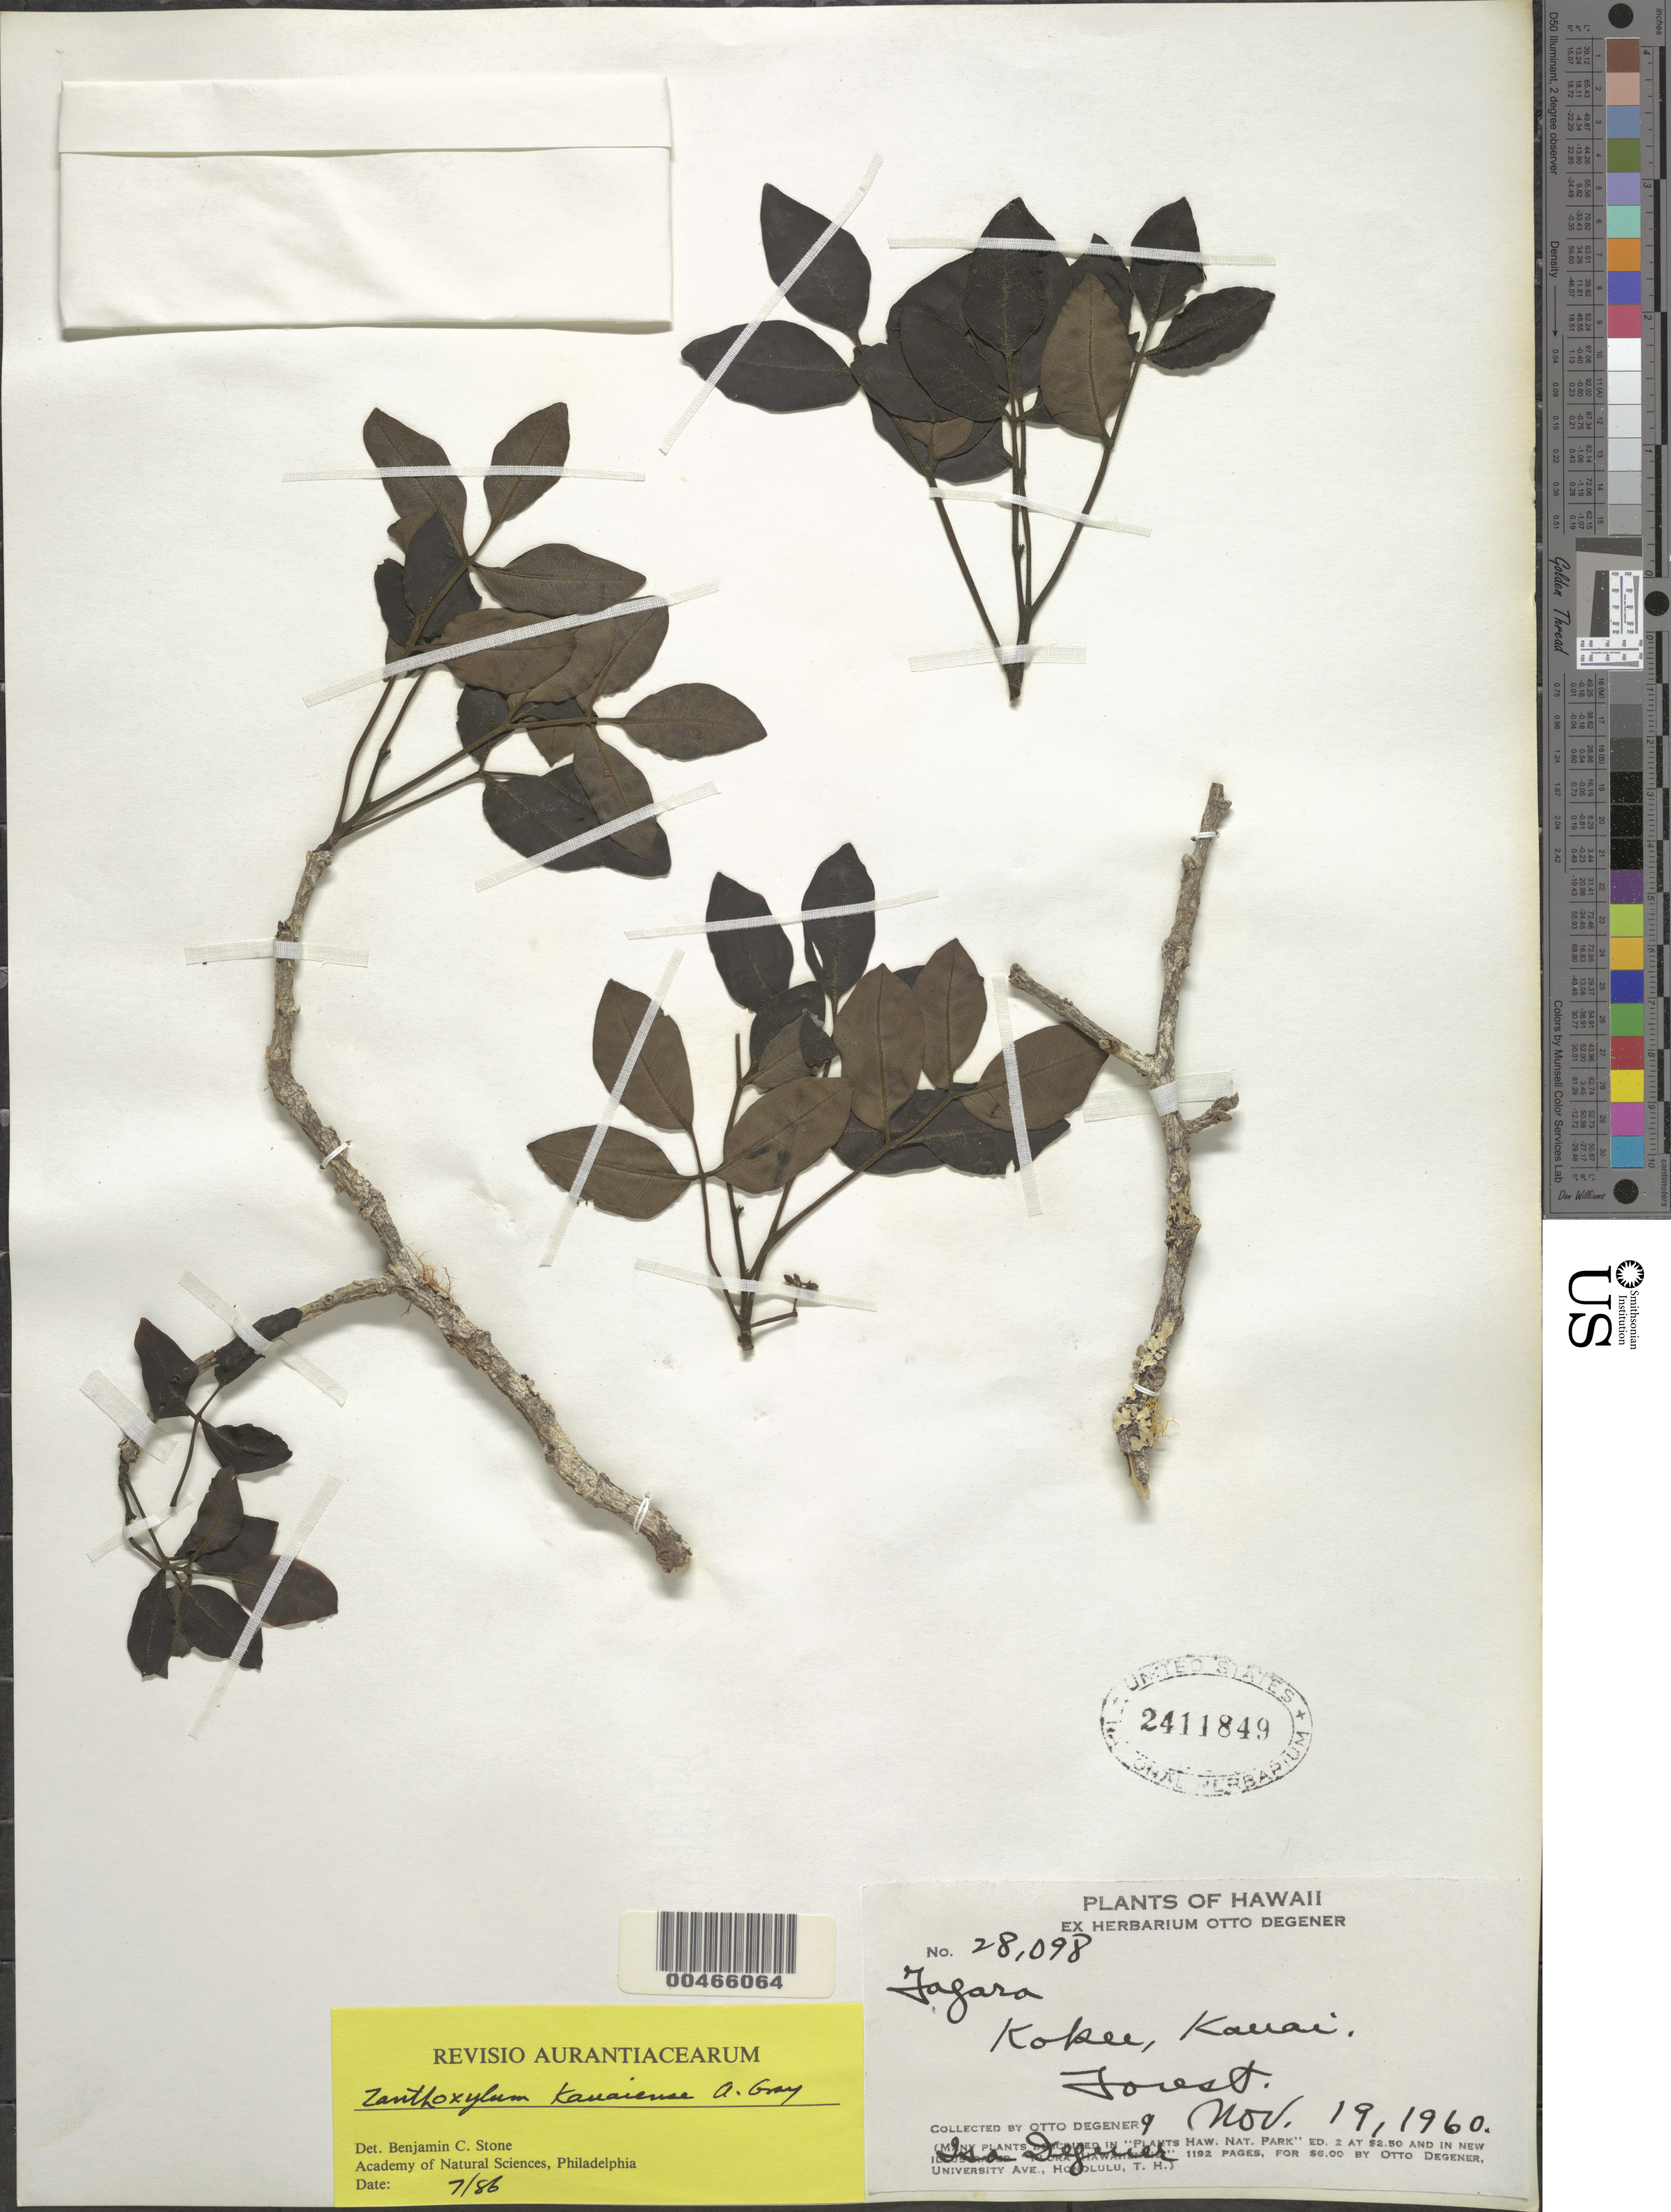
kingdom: Plantae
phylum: Tracheophyta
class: Magnoliopsida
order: Sapindales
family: Rutaceae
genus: Zanthoxylum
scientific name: Zanthoxylum kauaense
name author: A. Gray in Wilkes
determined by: Stone, Benjamin C.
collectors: O. Degener & I. Degener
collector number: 28098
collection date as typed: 19 Nov 1960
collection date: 1960-11-19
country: United States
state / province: Hawaii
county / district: Kauai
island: Kaua'i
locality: Kokee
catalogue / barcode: US 2411849